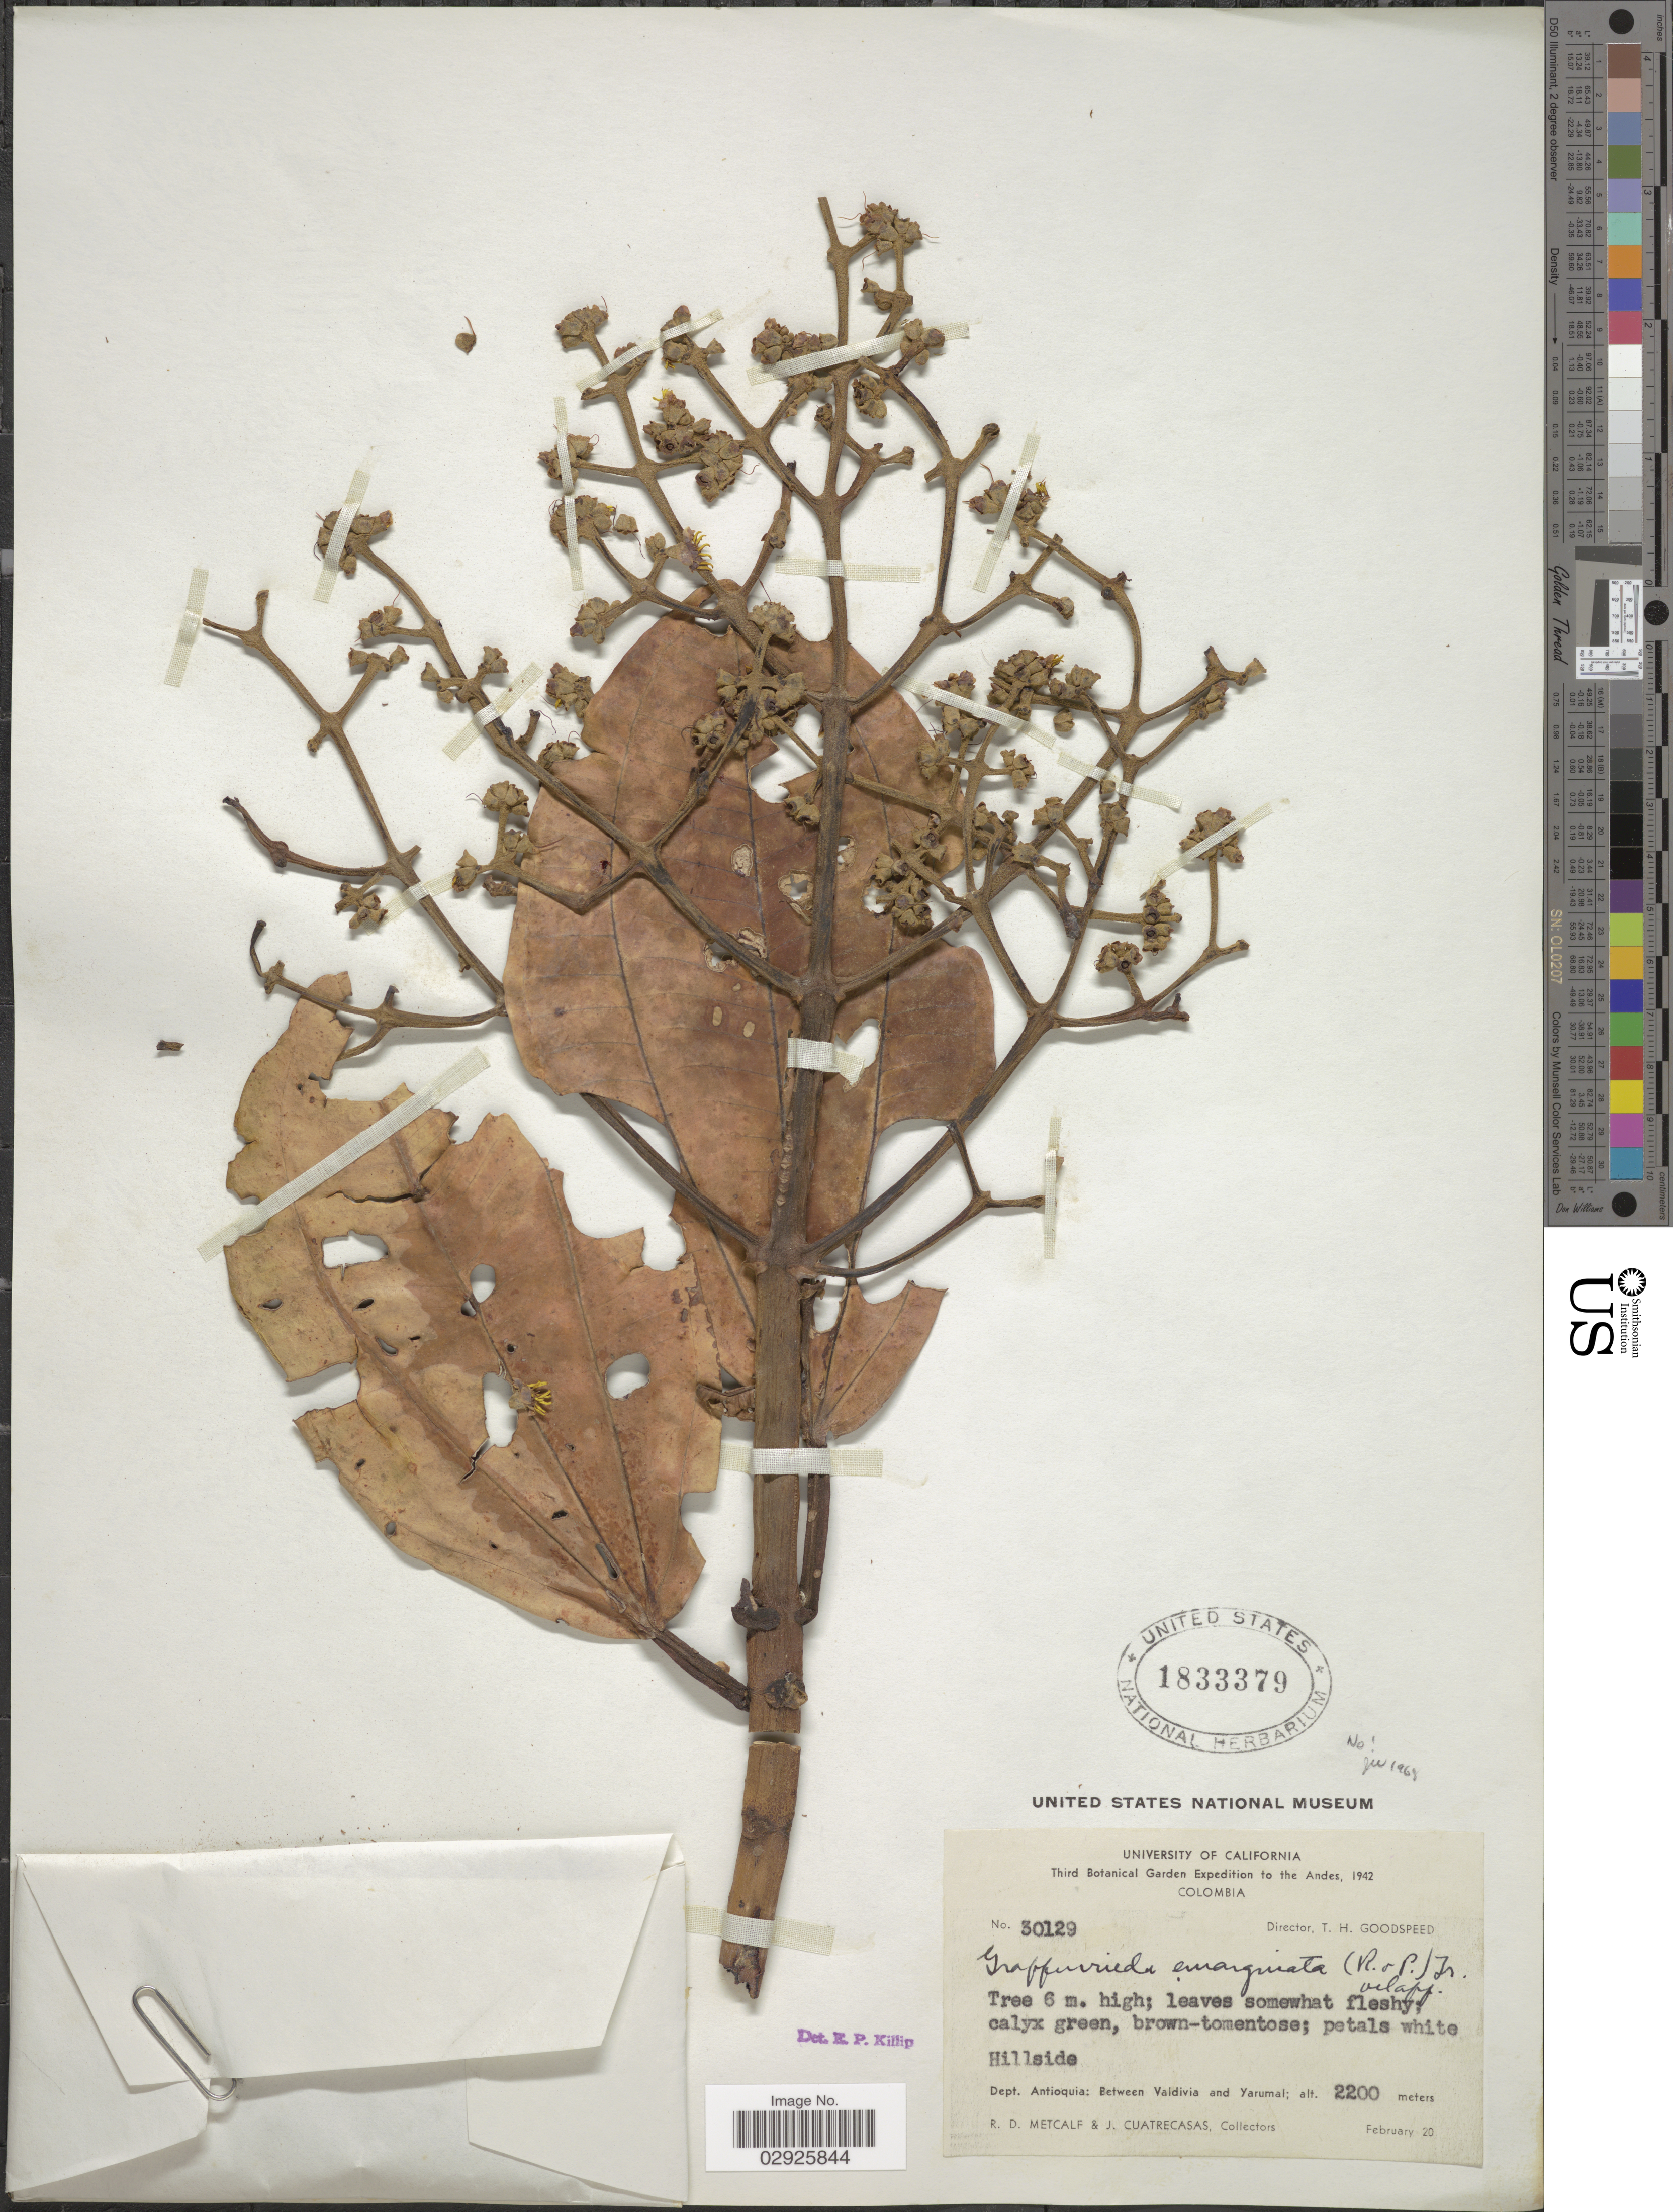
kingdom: Plantae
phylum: Tracheophyta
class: Magnoliopsida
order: Myrtales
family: Melastomataceae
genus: Graffenrieda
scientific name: Graffenrieda emarginata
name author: (Ruiz & Pav.) Triana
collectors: R. D. Metcalf & J. Cuatrecasas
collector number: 30129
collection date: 1942-02-20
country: Colombia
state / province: Antioquia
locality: Andes. Hillside. Dept. Antioquia: Between Valdivia and Yarumal.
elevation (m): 2200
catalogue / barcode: US 1833379